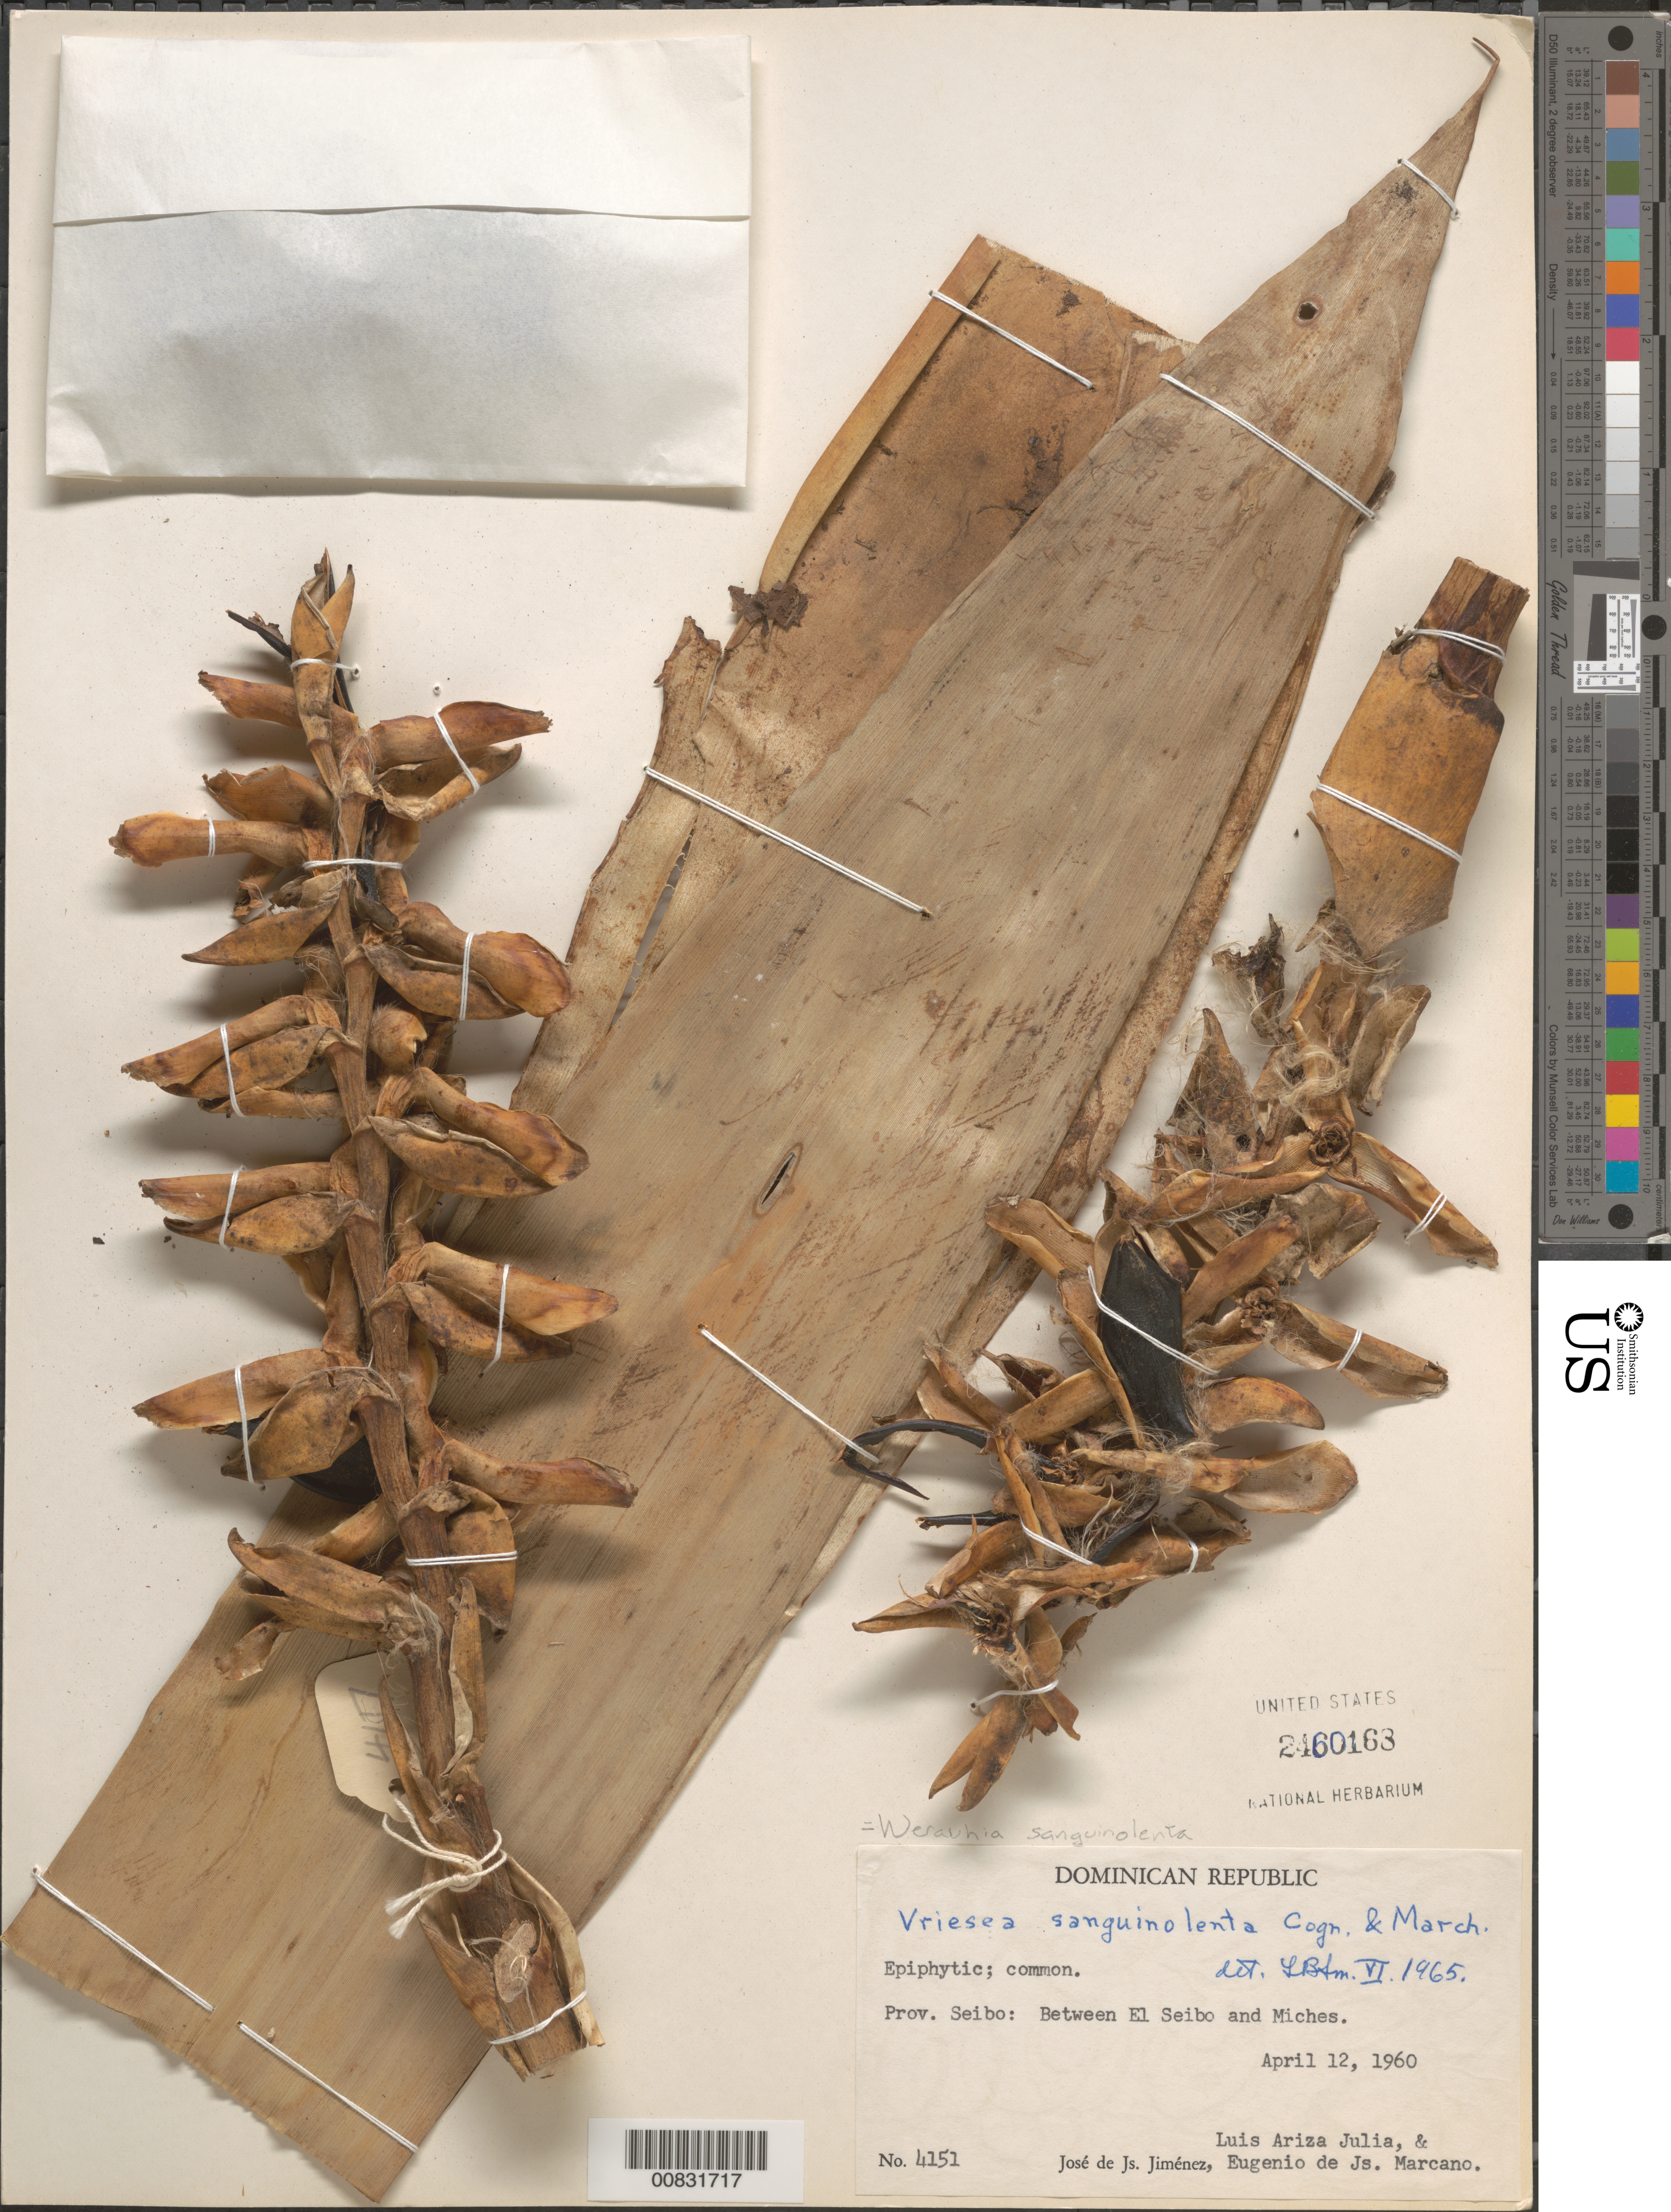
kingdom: Plantae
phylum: Tracheophyta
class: Liliopsida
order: Poales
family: Bromeliaceae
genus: Werauhia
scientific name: Werauhia sanguinolenta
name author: (Cogn. & Marchal) J.R. Grant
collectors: J. J. Jiménez, L. Ariza-Julia & E. J. Marcano F.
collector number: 4151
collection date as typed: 12 Apr 1960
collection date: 1960-04-12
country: Dominican Republic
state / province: El Seibo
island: Hispaniola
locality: Between El Seibo and Miches.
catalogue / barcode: US 2460163